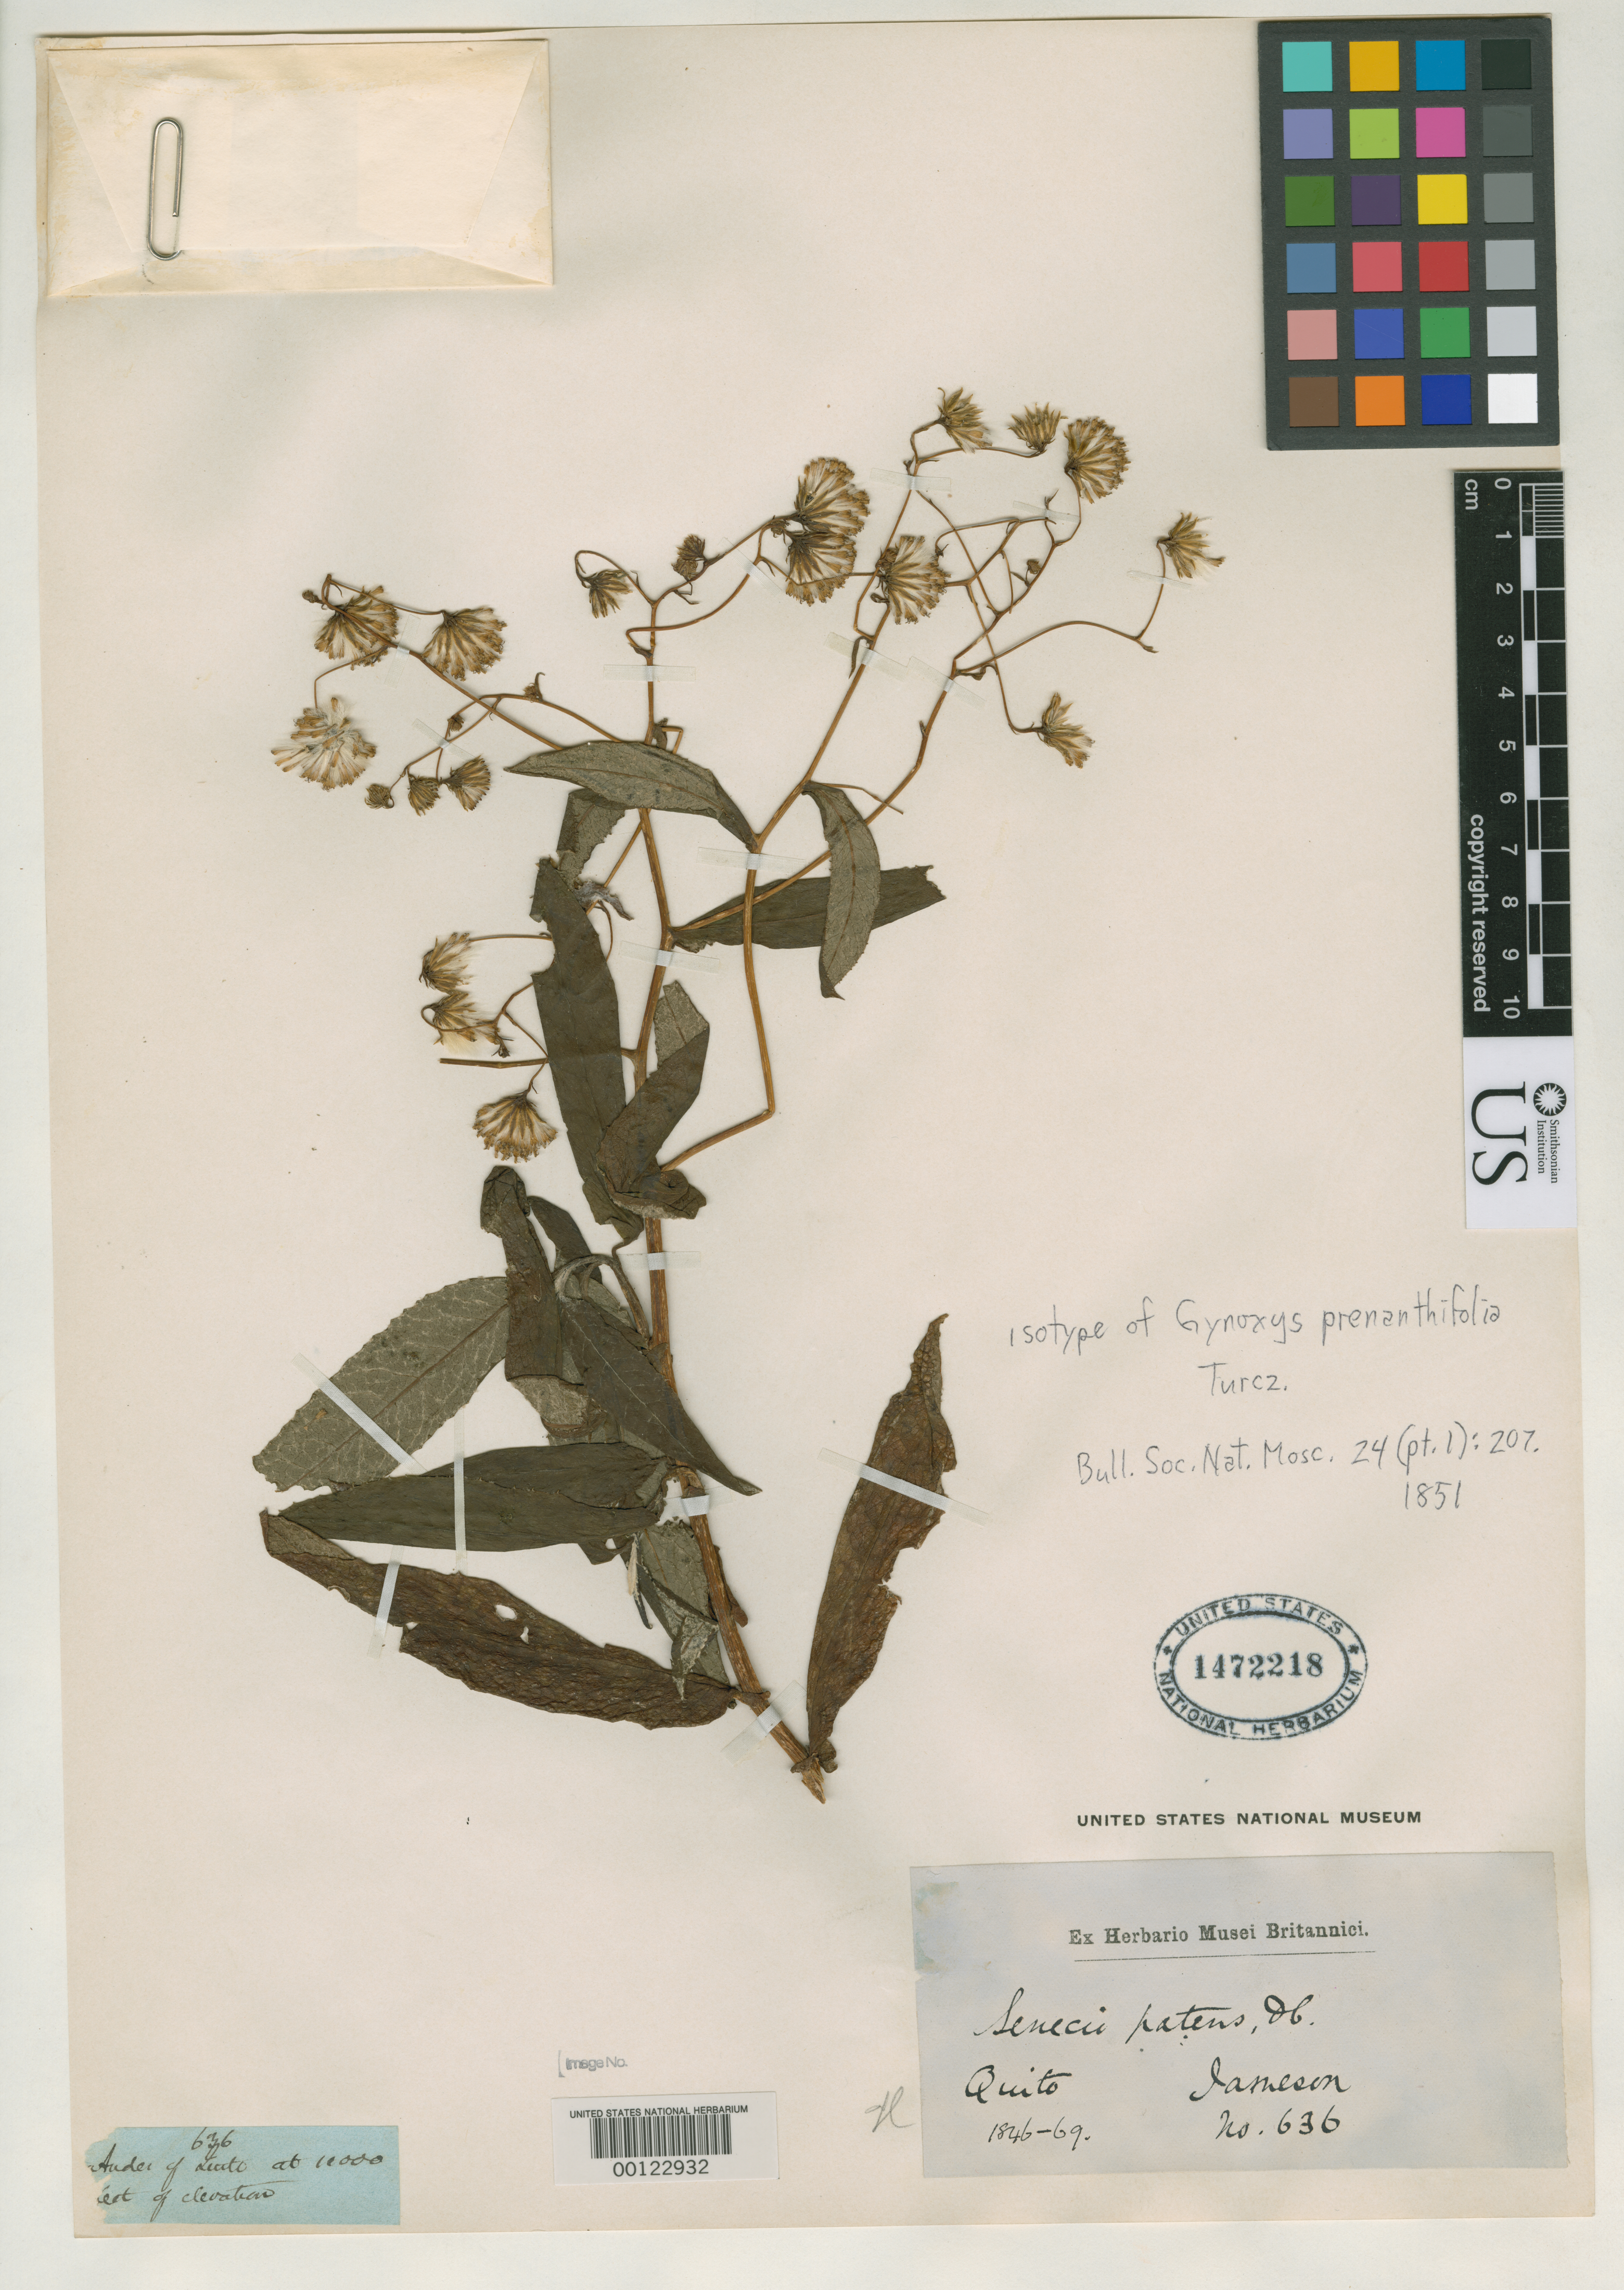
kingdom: Plantae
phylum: Tracheophyta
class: Magnoliopsida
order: Asterales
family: Asteraceae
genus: Gynoxys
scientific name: Gynoxys prenanthifolia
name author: Turcz.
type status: Isotype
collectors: W. Jameson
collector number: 636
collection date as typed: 1849 to -- --- 1869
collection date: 1849/1869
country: Ecuador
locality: Andes.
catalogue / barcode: US 1472218